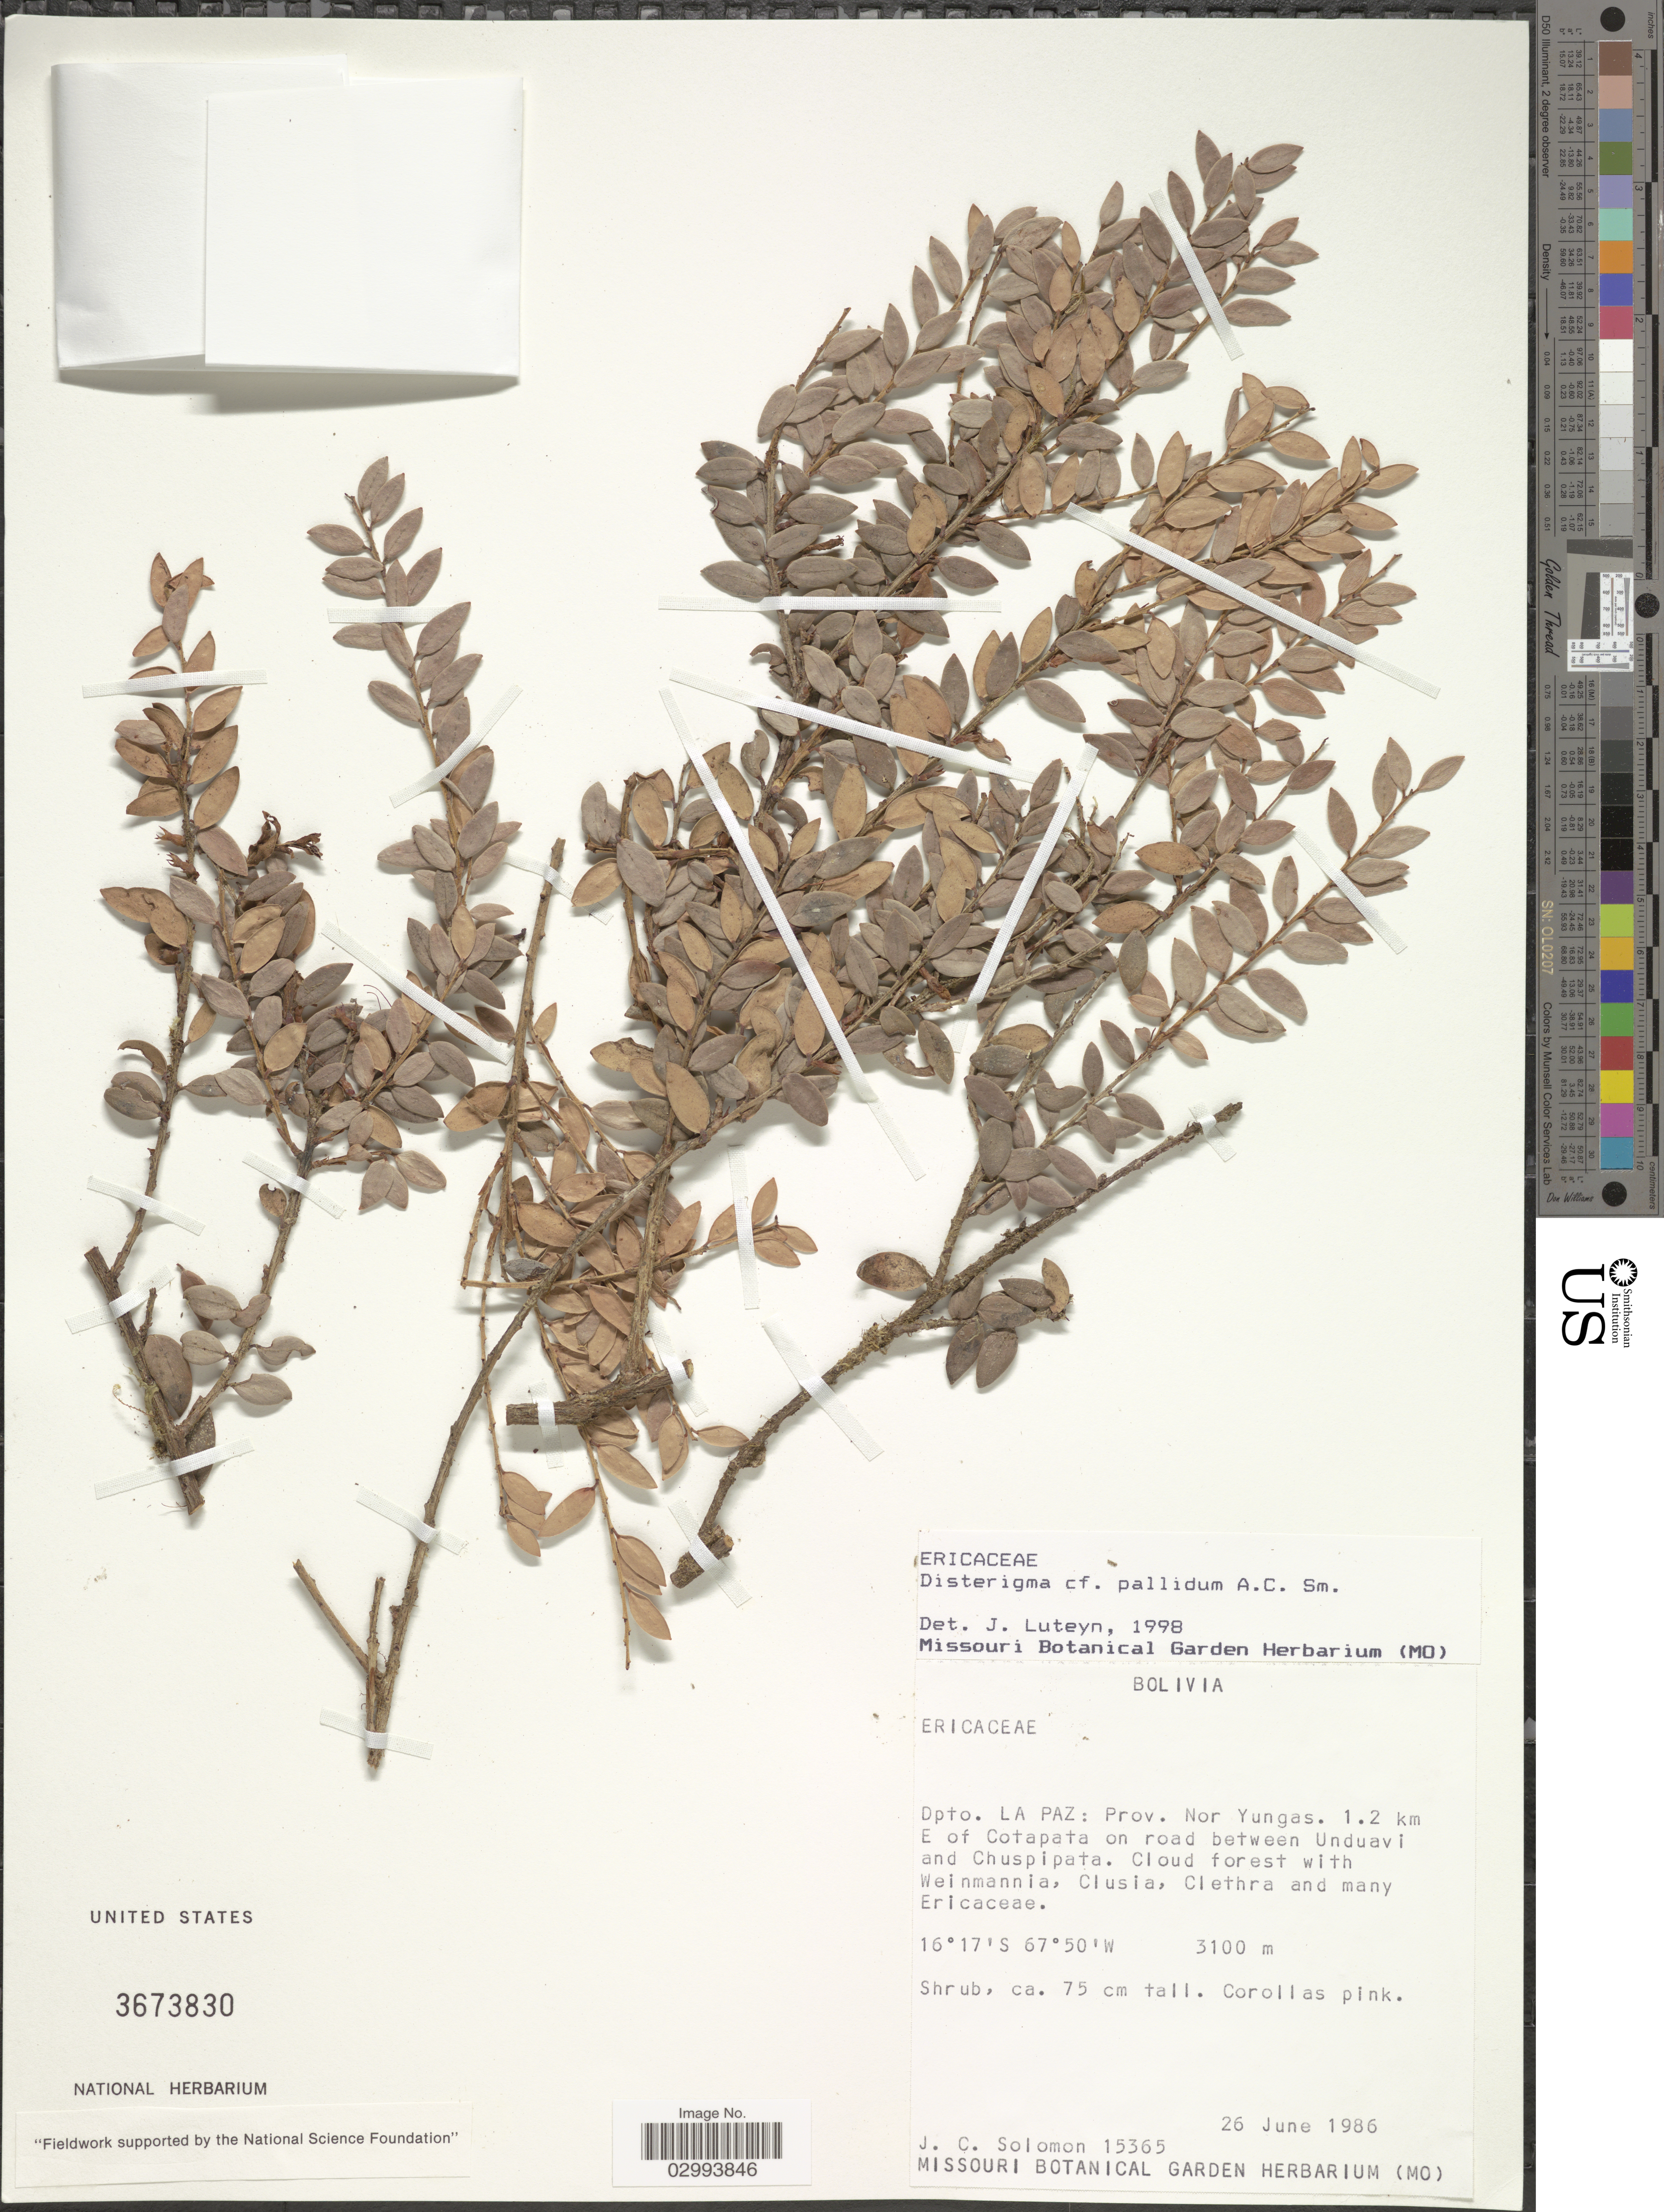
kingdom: Plantae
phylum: Tracheophyta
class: Magnoliopsida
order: Ericales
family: Ericaceae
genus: Disterigma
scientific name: Disterigma pallidum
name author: A.C. Sm.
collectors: J. C. Solomon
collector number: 15365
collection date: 1986-06-26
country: Bolivia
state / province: La Paz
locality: Dpto. La Paz: Prov. Nor Yungas. 1.2 km E of Cotapata on road between Unduavi and Chuspipata. Cloud forest.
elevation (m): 3100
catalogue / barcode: US 3673830